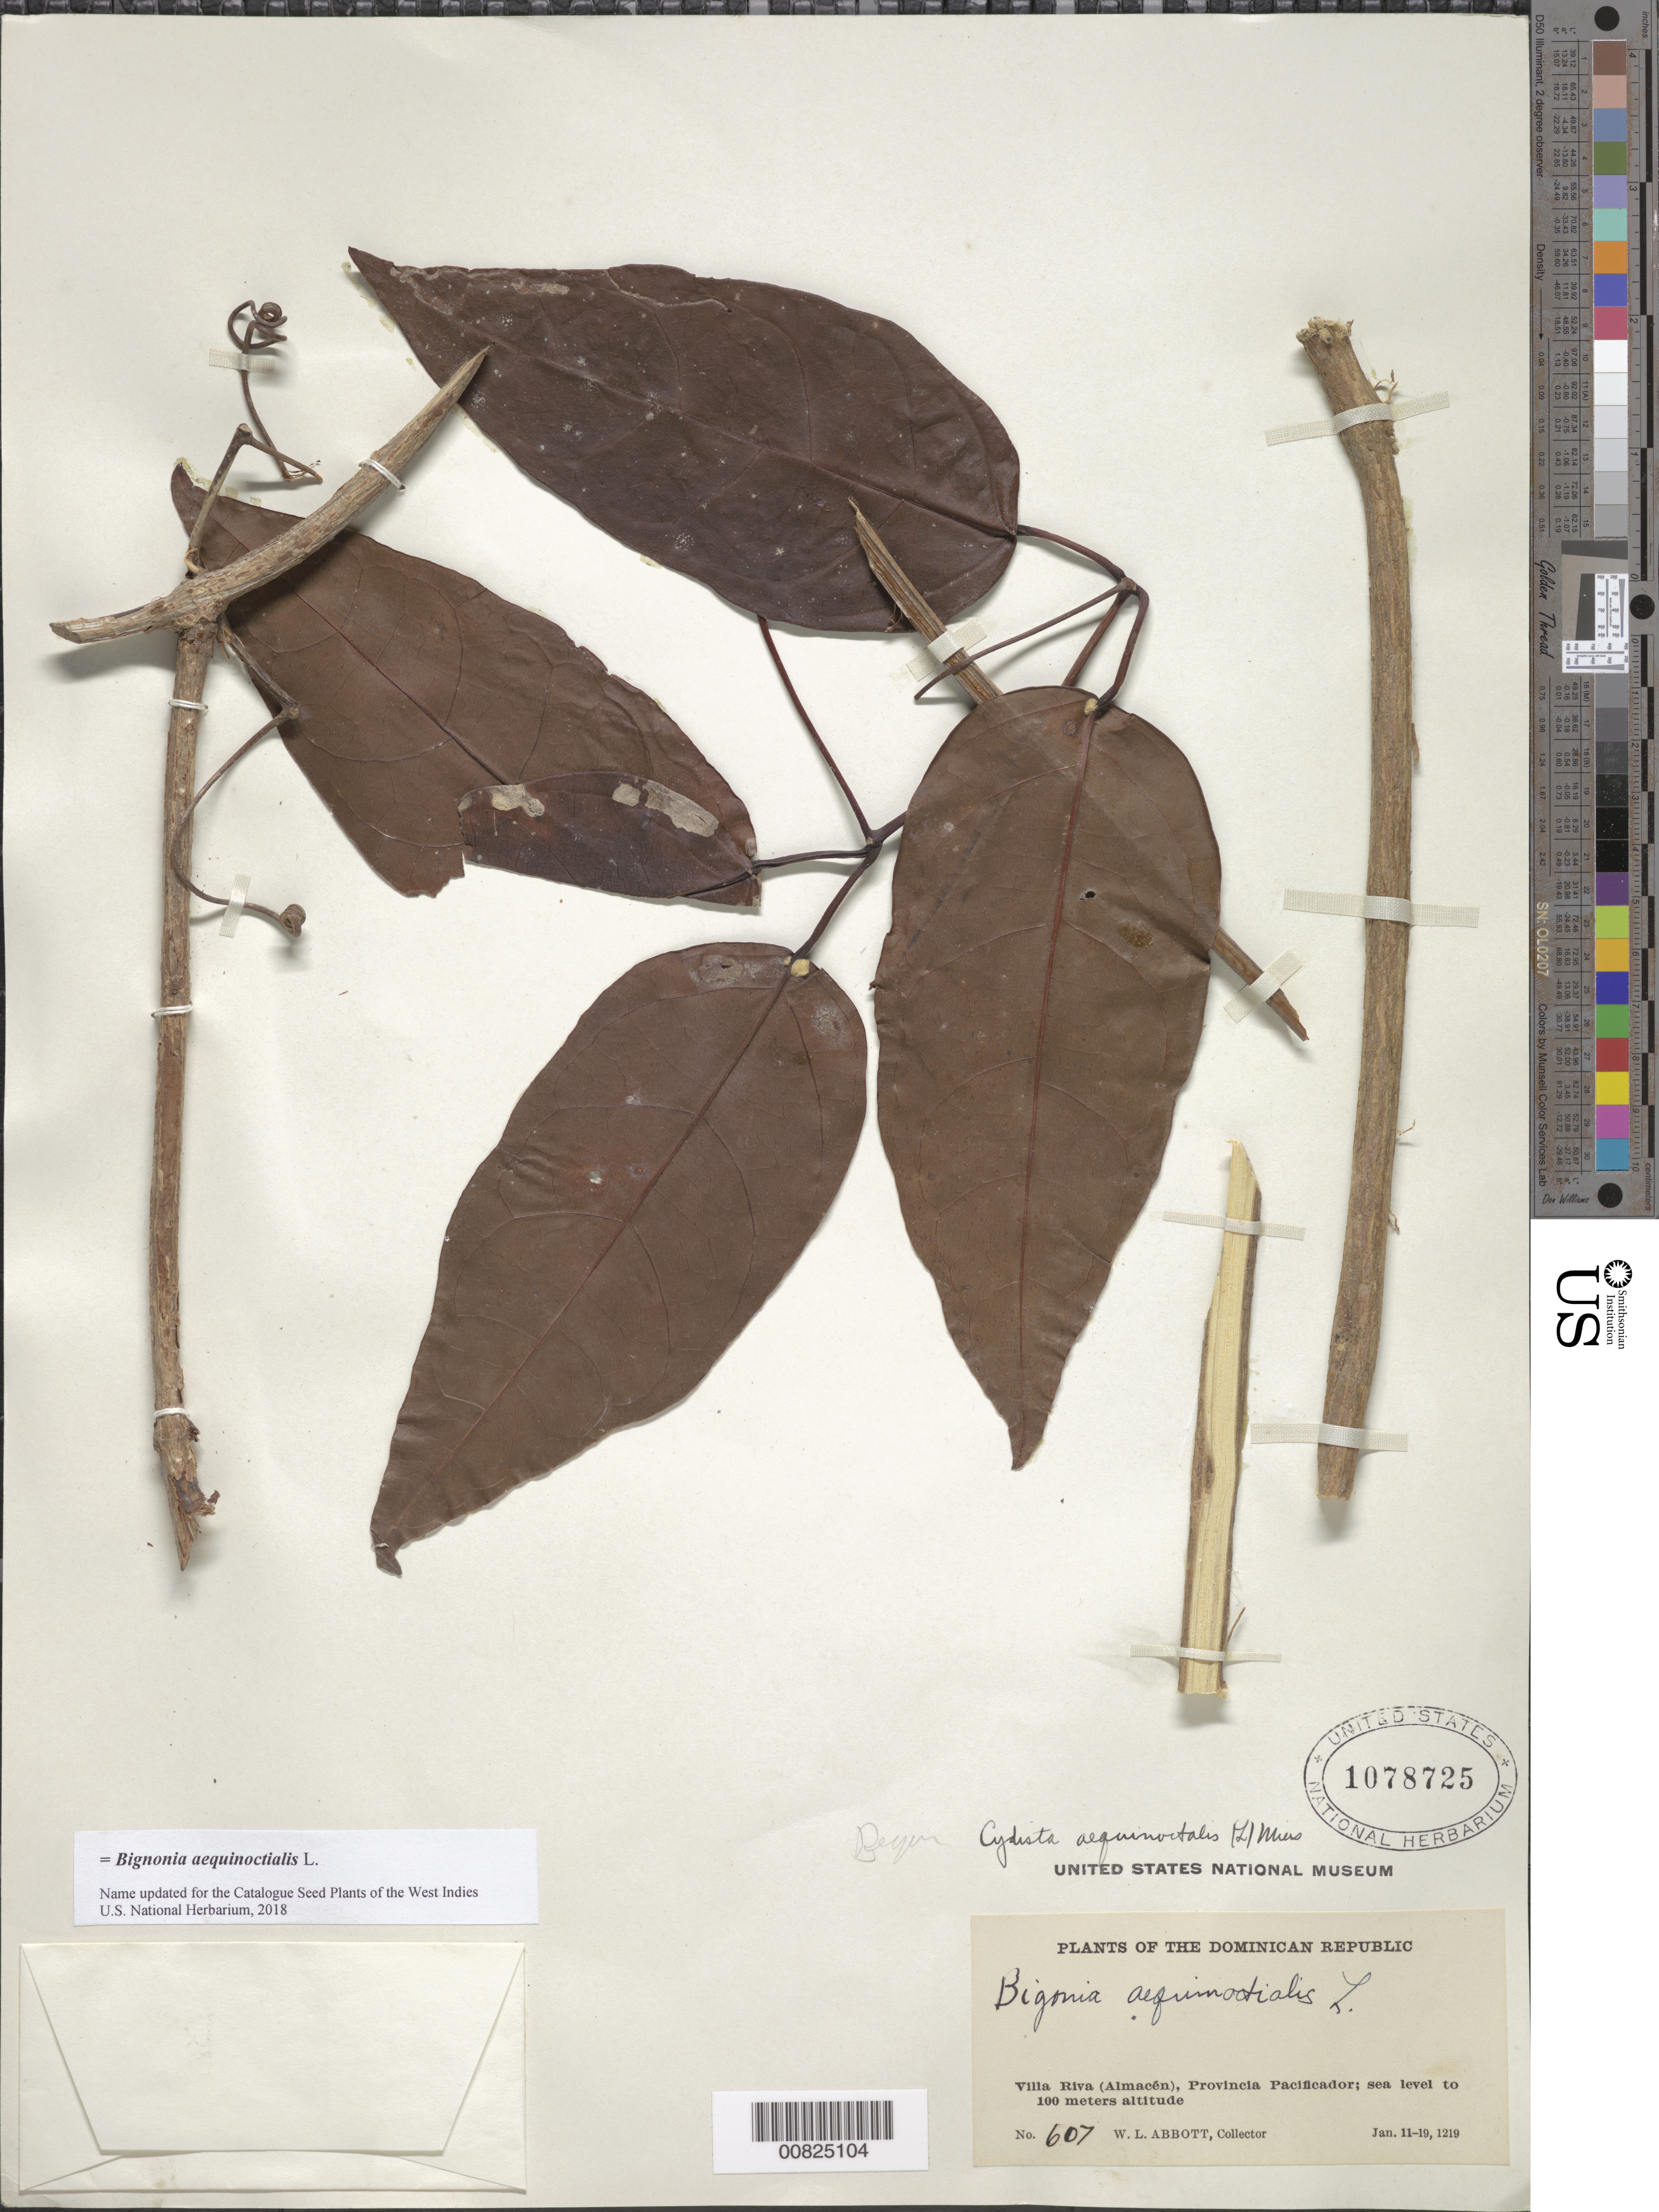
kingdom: Plantae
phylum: Tracheophyta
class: Magnoliopsida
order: Lamiales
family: Bignoniaceae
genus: Bignonia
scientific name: Bignonia aequinoctialis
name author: L.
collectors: W. L. Abbott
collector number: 607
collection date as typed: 11 Jan 1912 to 19 Jan 1912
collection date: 1912-01-11/1912-01-19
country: Dominican Republic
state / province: Duarte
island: Hispaniola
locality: Villa Riva (Almacén)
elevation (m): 0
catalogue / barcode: US 1078725